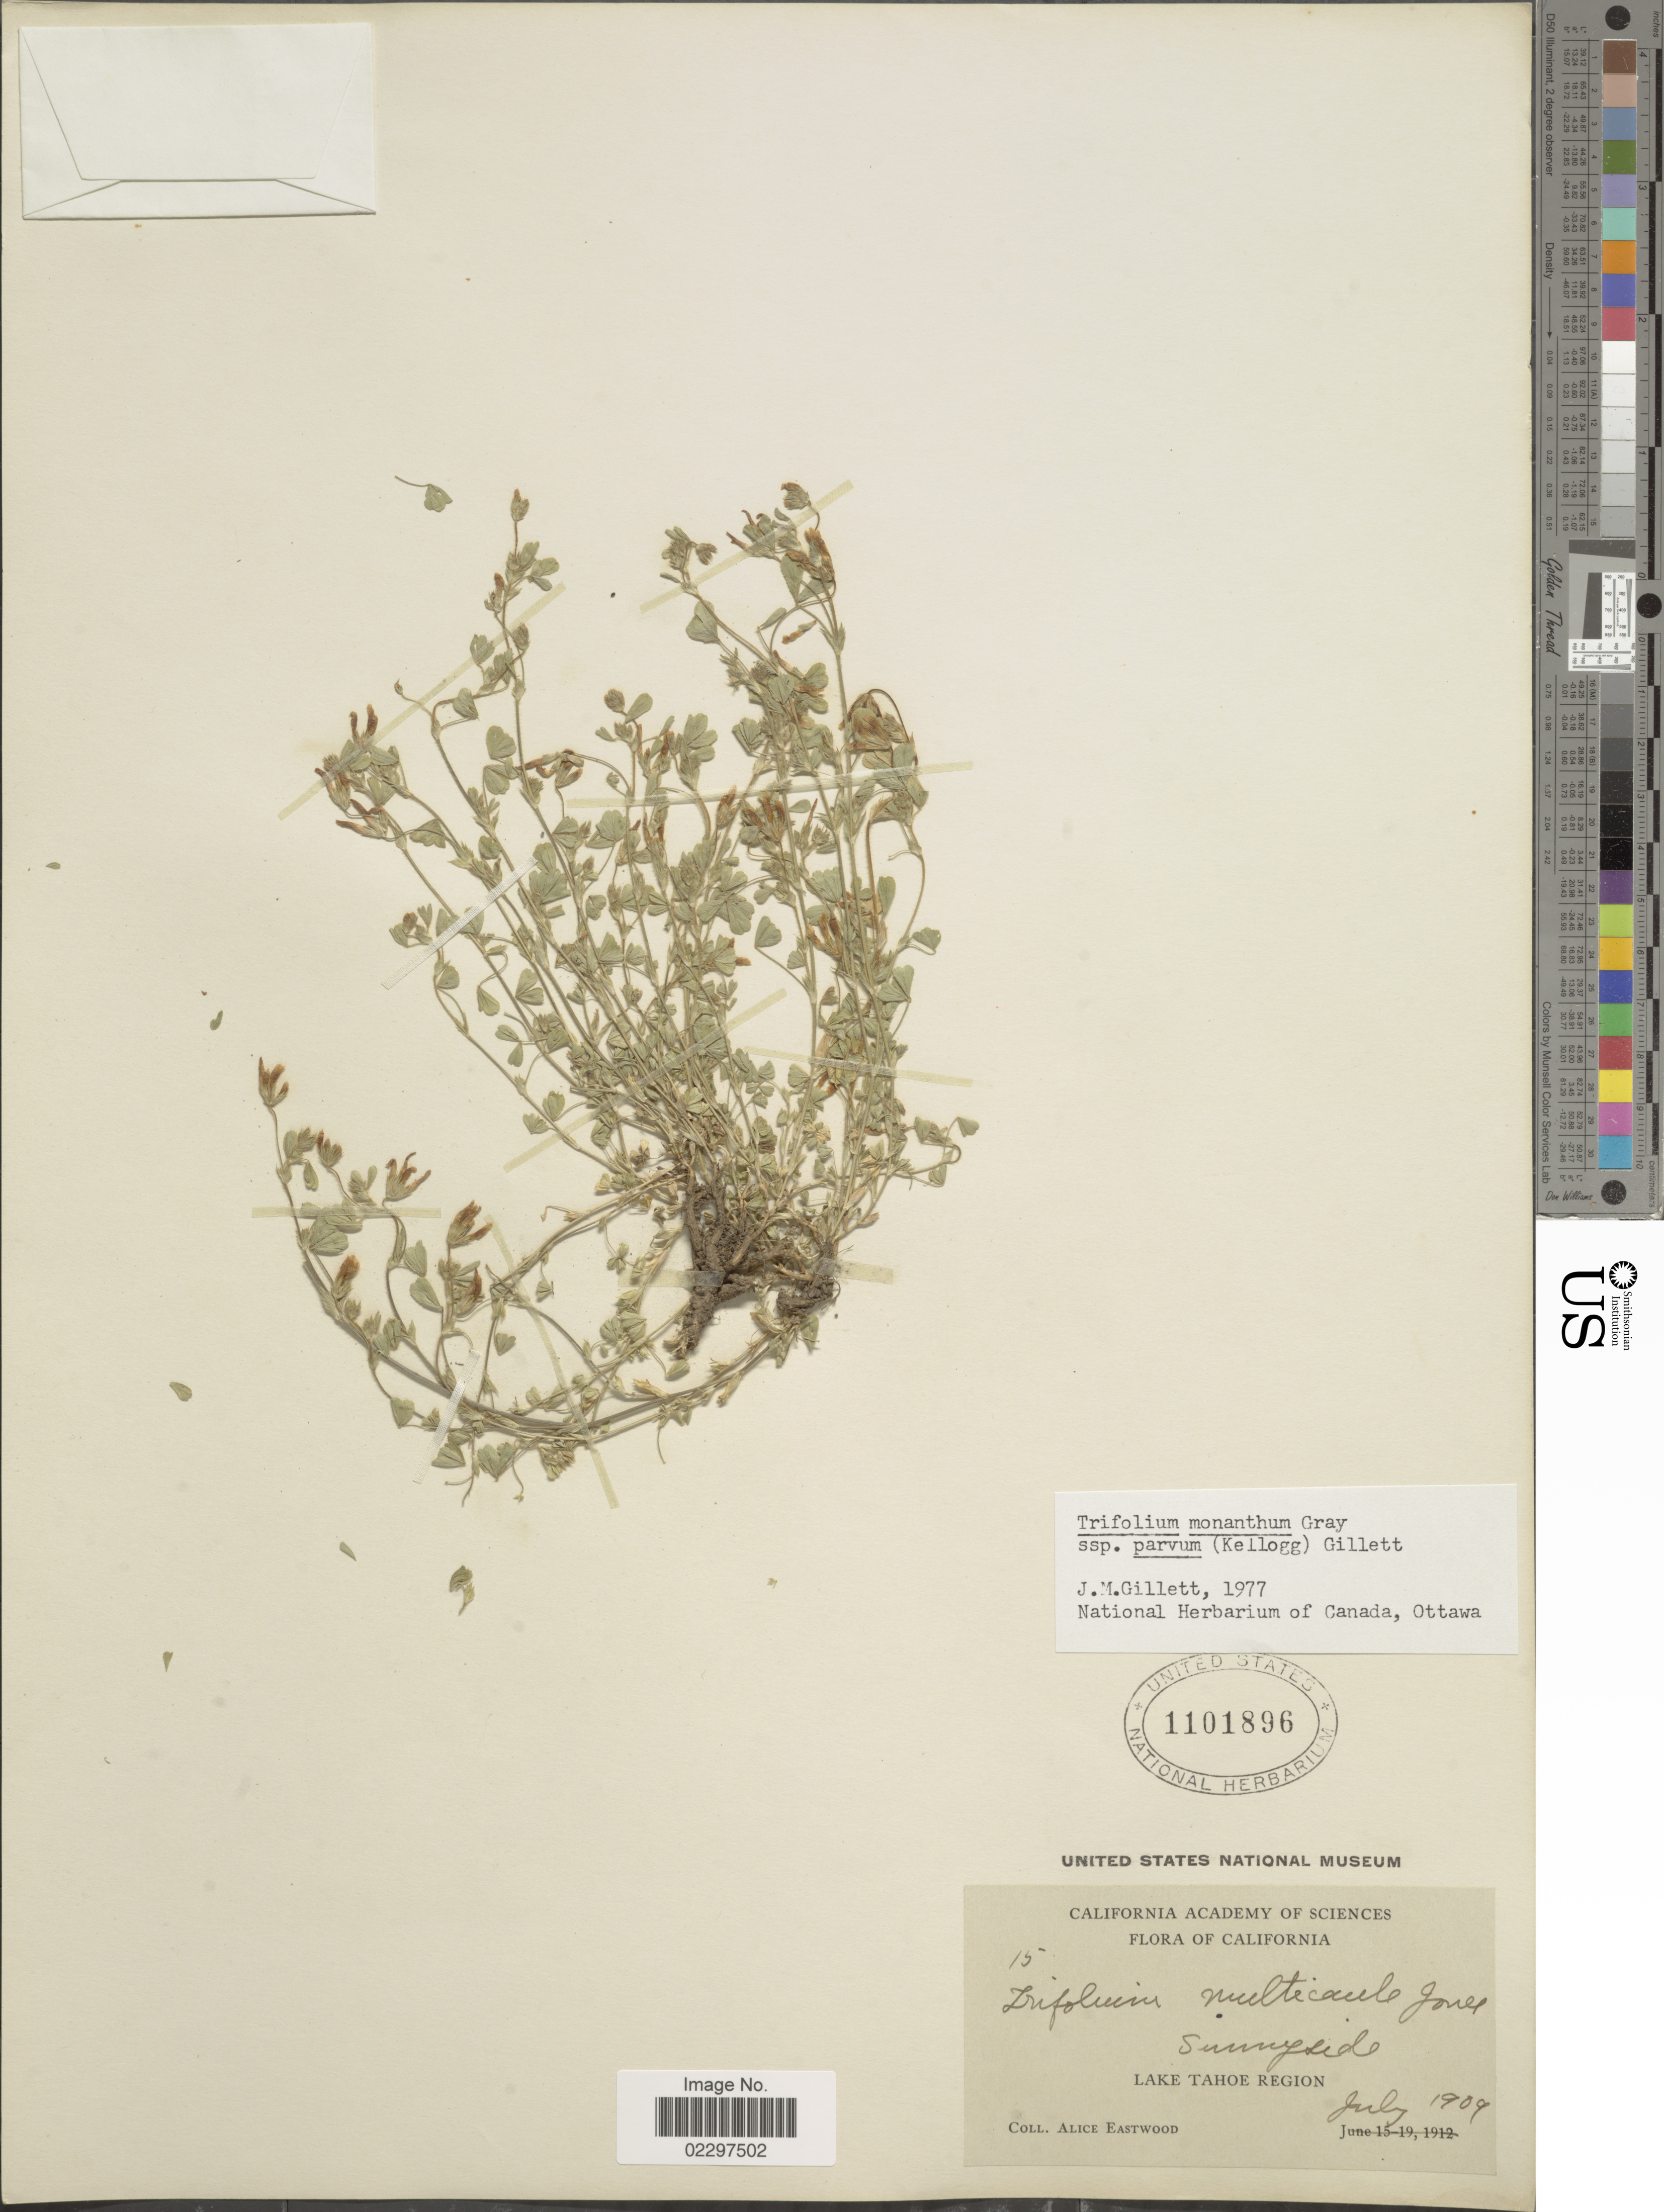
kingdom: Plantae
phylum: Tracheophyta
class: Magnoliopsida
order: Fabales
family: Fabaceae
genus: Trifolium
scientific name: Trifolium monanthum subsp. parvum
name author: (Kellogg) J.M. Gillett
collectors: A. Eastwood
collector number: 15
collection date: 1909-07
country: United States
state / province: California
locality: Sunny side. Lake Tahoe Region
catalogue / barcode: US 1101896